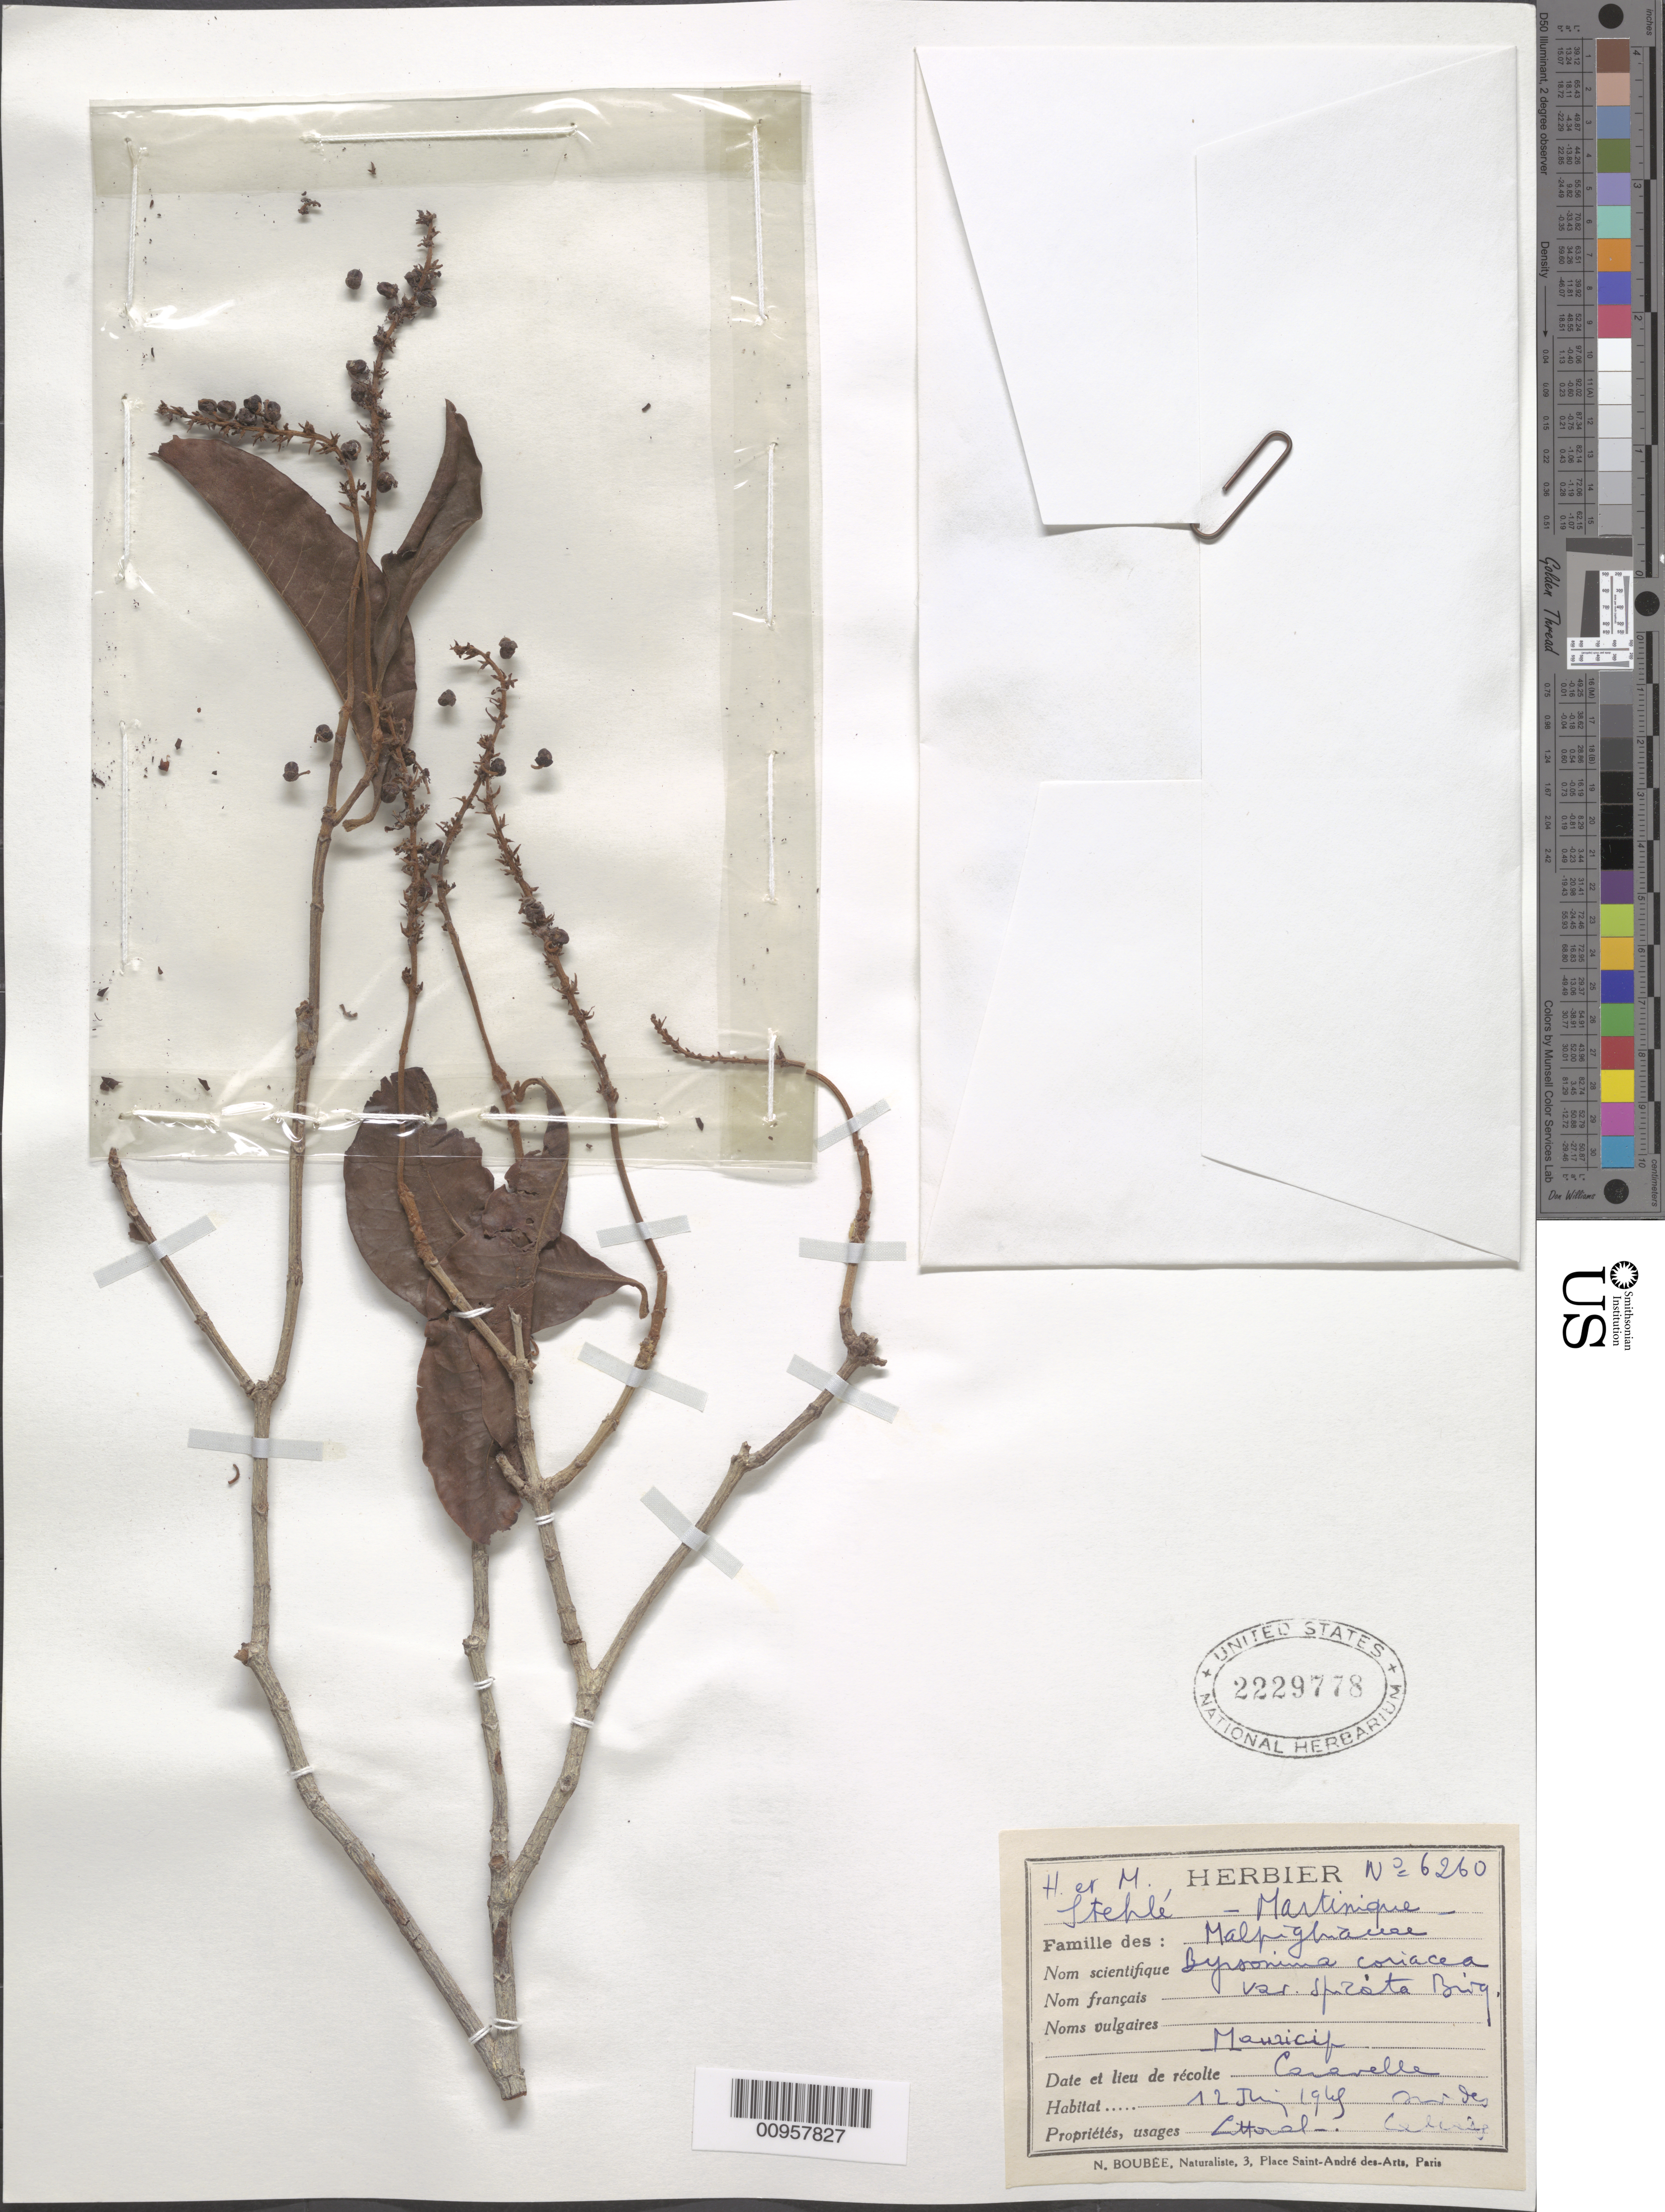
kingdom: Plantae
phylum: Tracheophyta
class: Magnoliopsida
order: Malpighiales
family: Malpighiaceae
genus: Byrsonima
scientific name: Byrsonima spicata (Cav.) DC.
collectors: H. Stehlé & M. Stehlé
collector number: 6260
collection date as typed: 12 Jun 1949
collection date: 1949-06-12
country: Martinique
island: Martinique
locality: "Caravelle"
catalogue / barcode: US 2229778